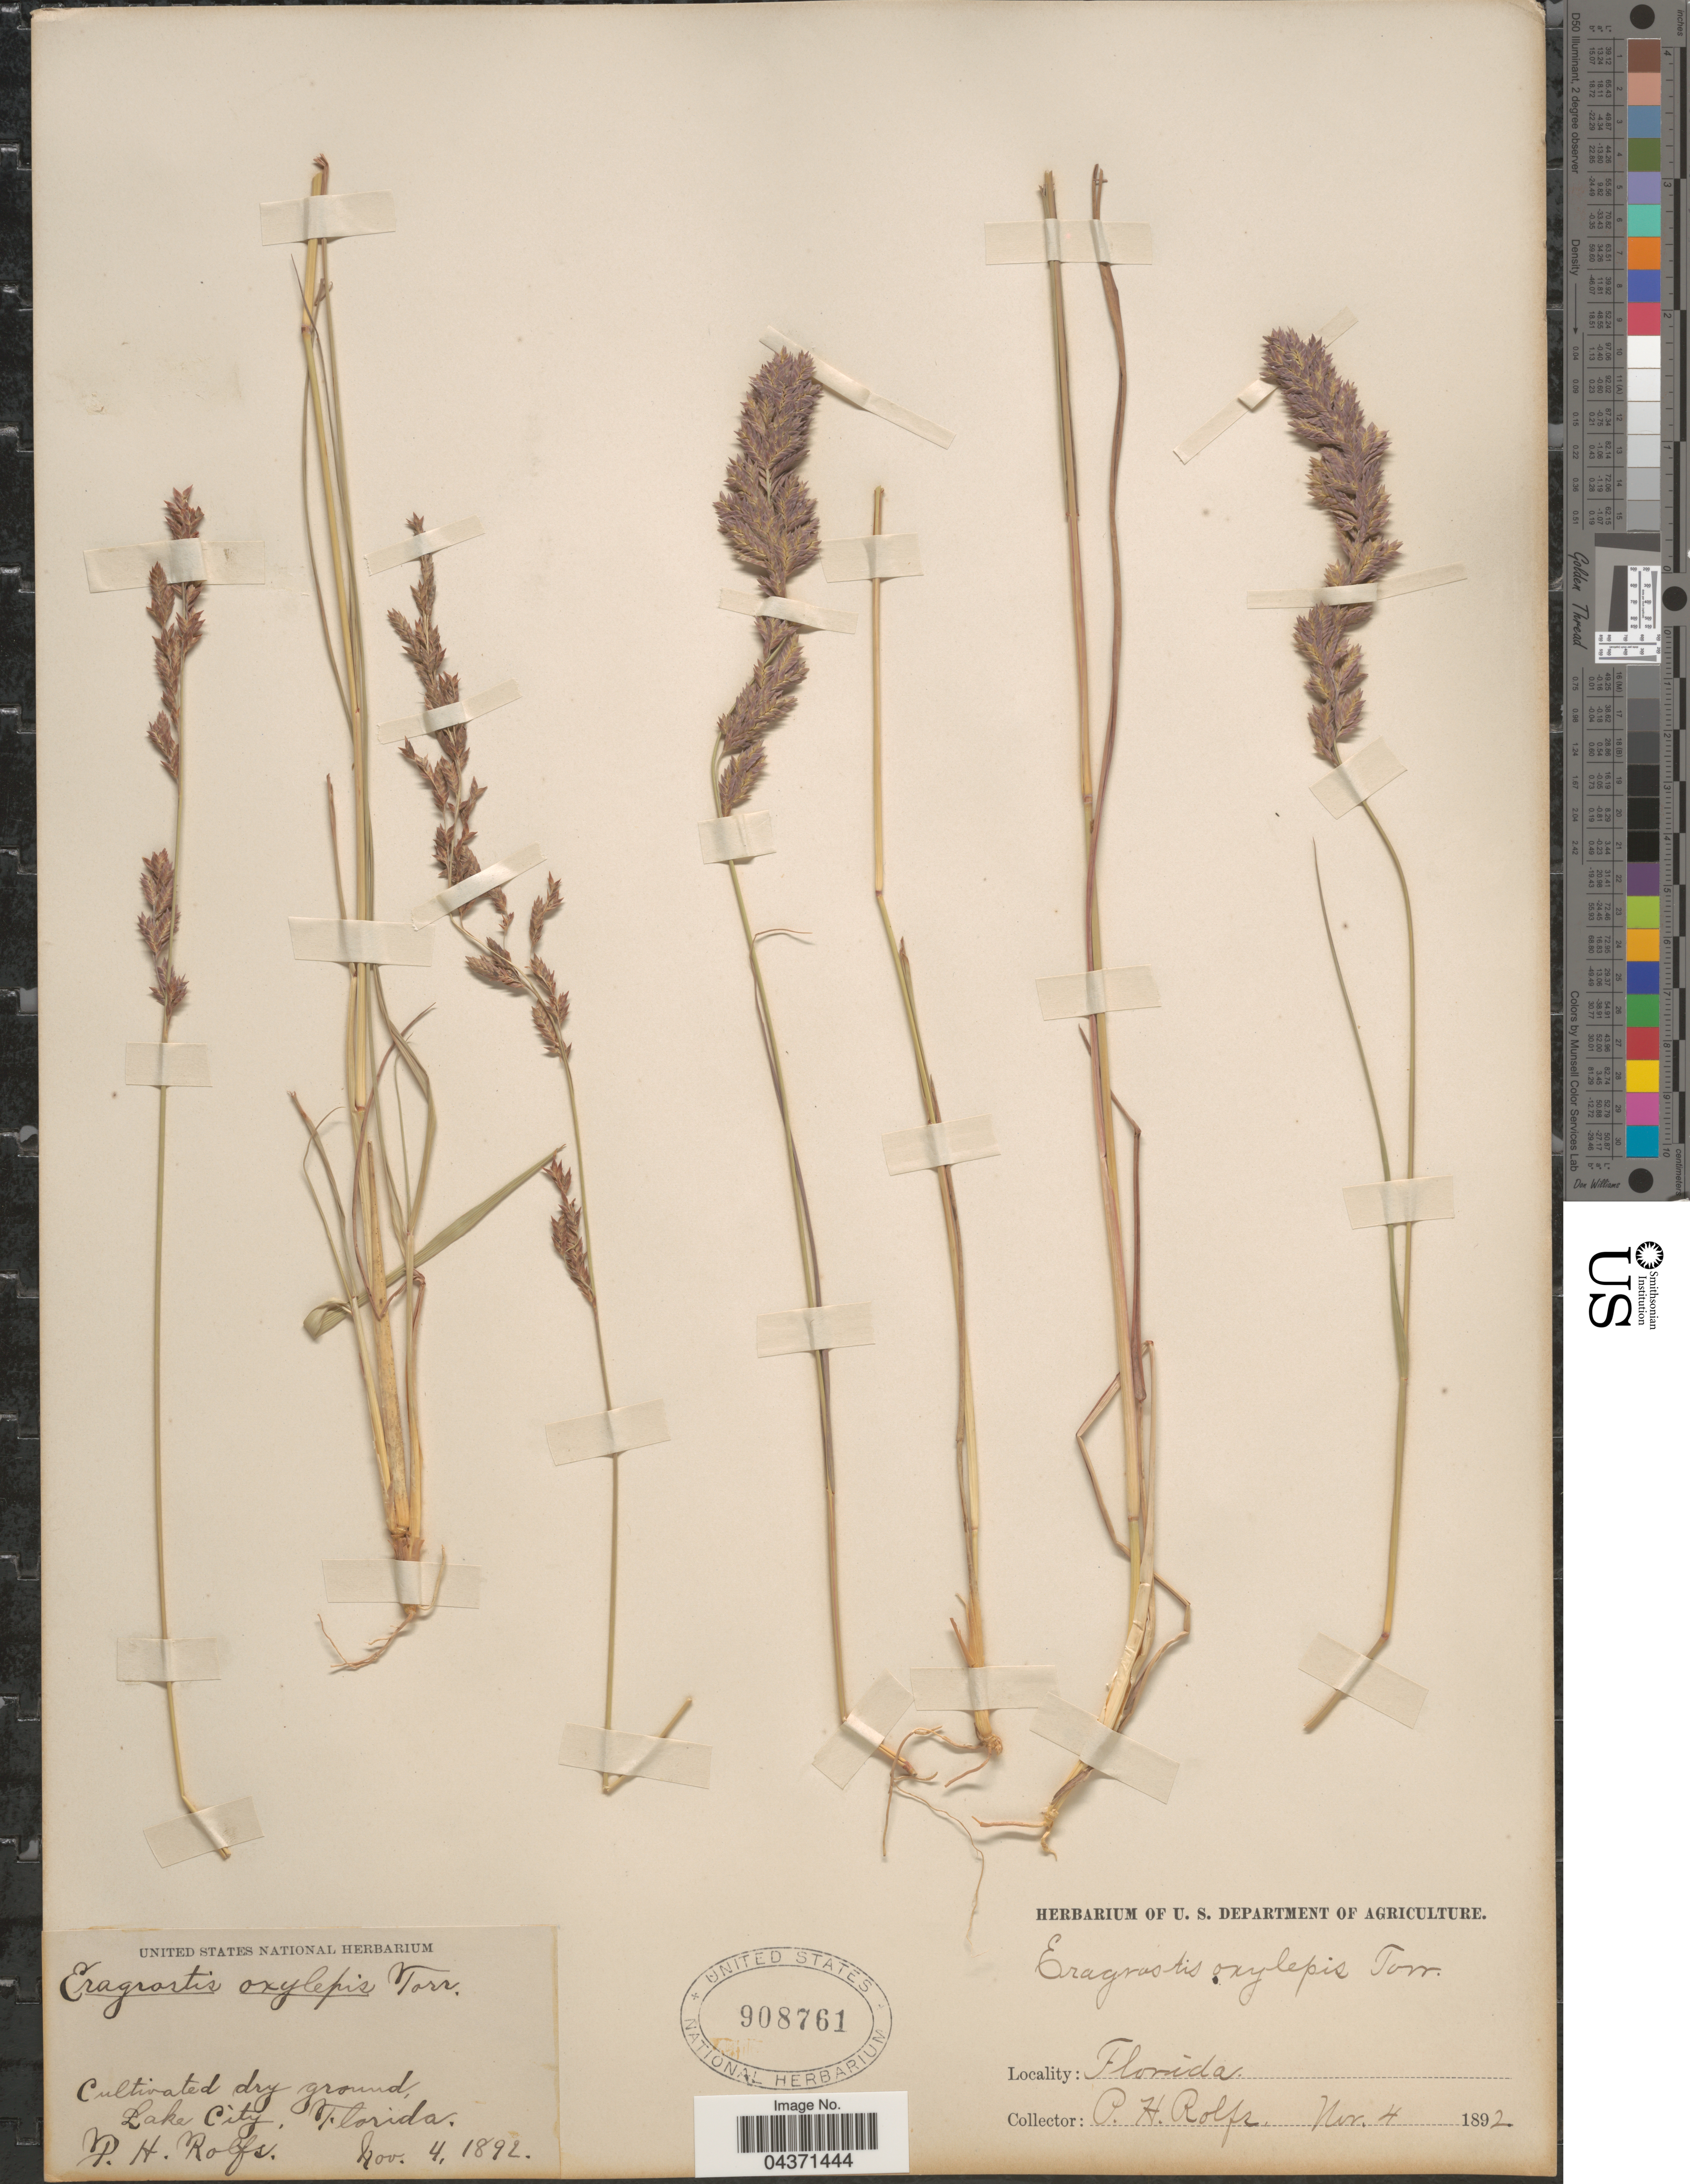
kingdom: Plantae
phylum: Tracheophyta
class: Liliopsida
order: Poales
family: Poaceae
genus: Eragrostis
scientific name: Eragrostis secundiflora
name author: J. Presl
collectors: P. H. Rolfs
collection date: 1892-11-04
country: United States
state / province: Florida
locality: Lake City.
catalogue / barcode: US 908761